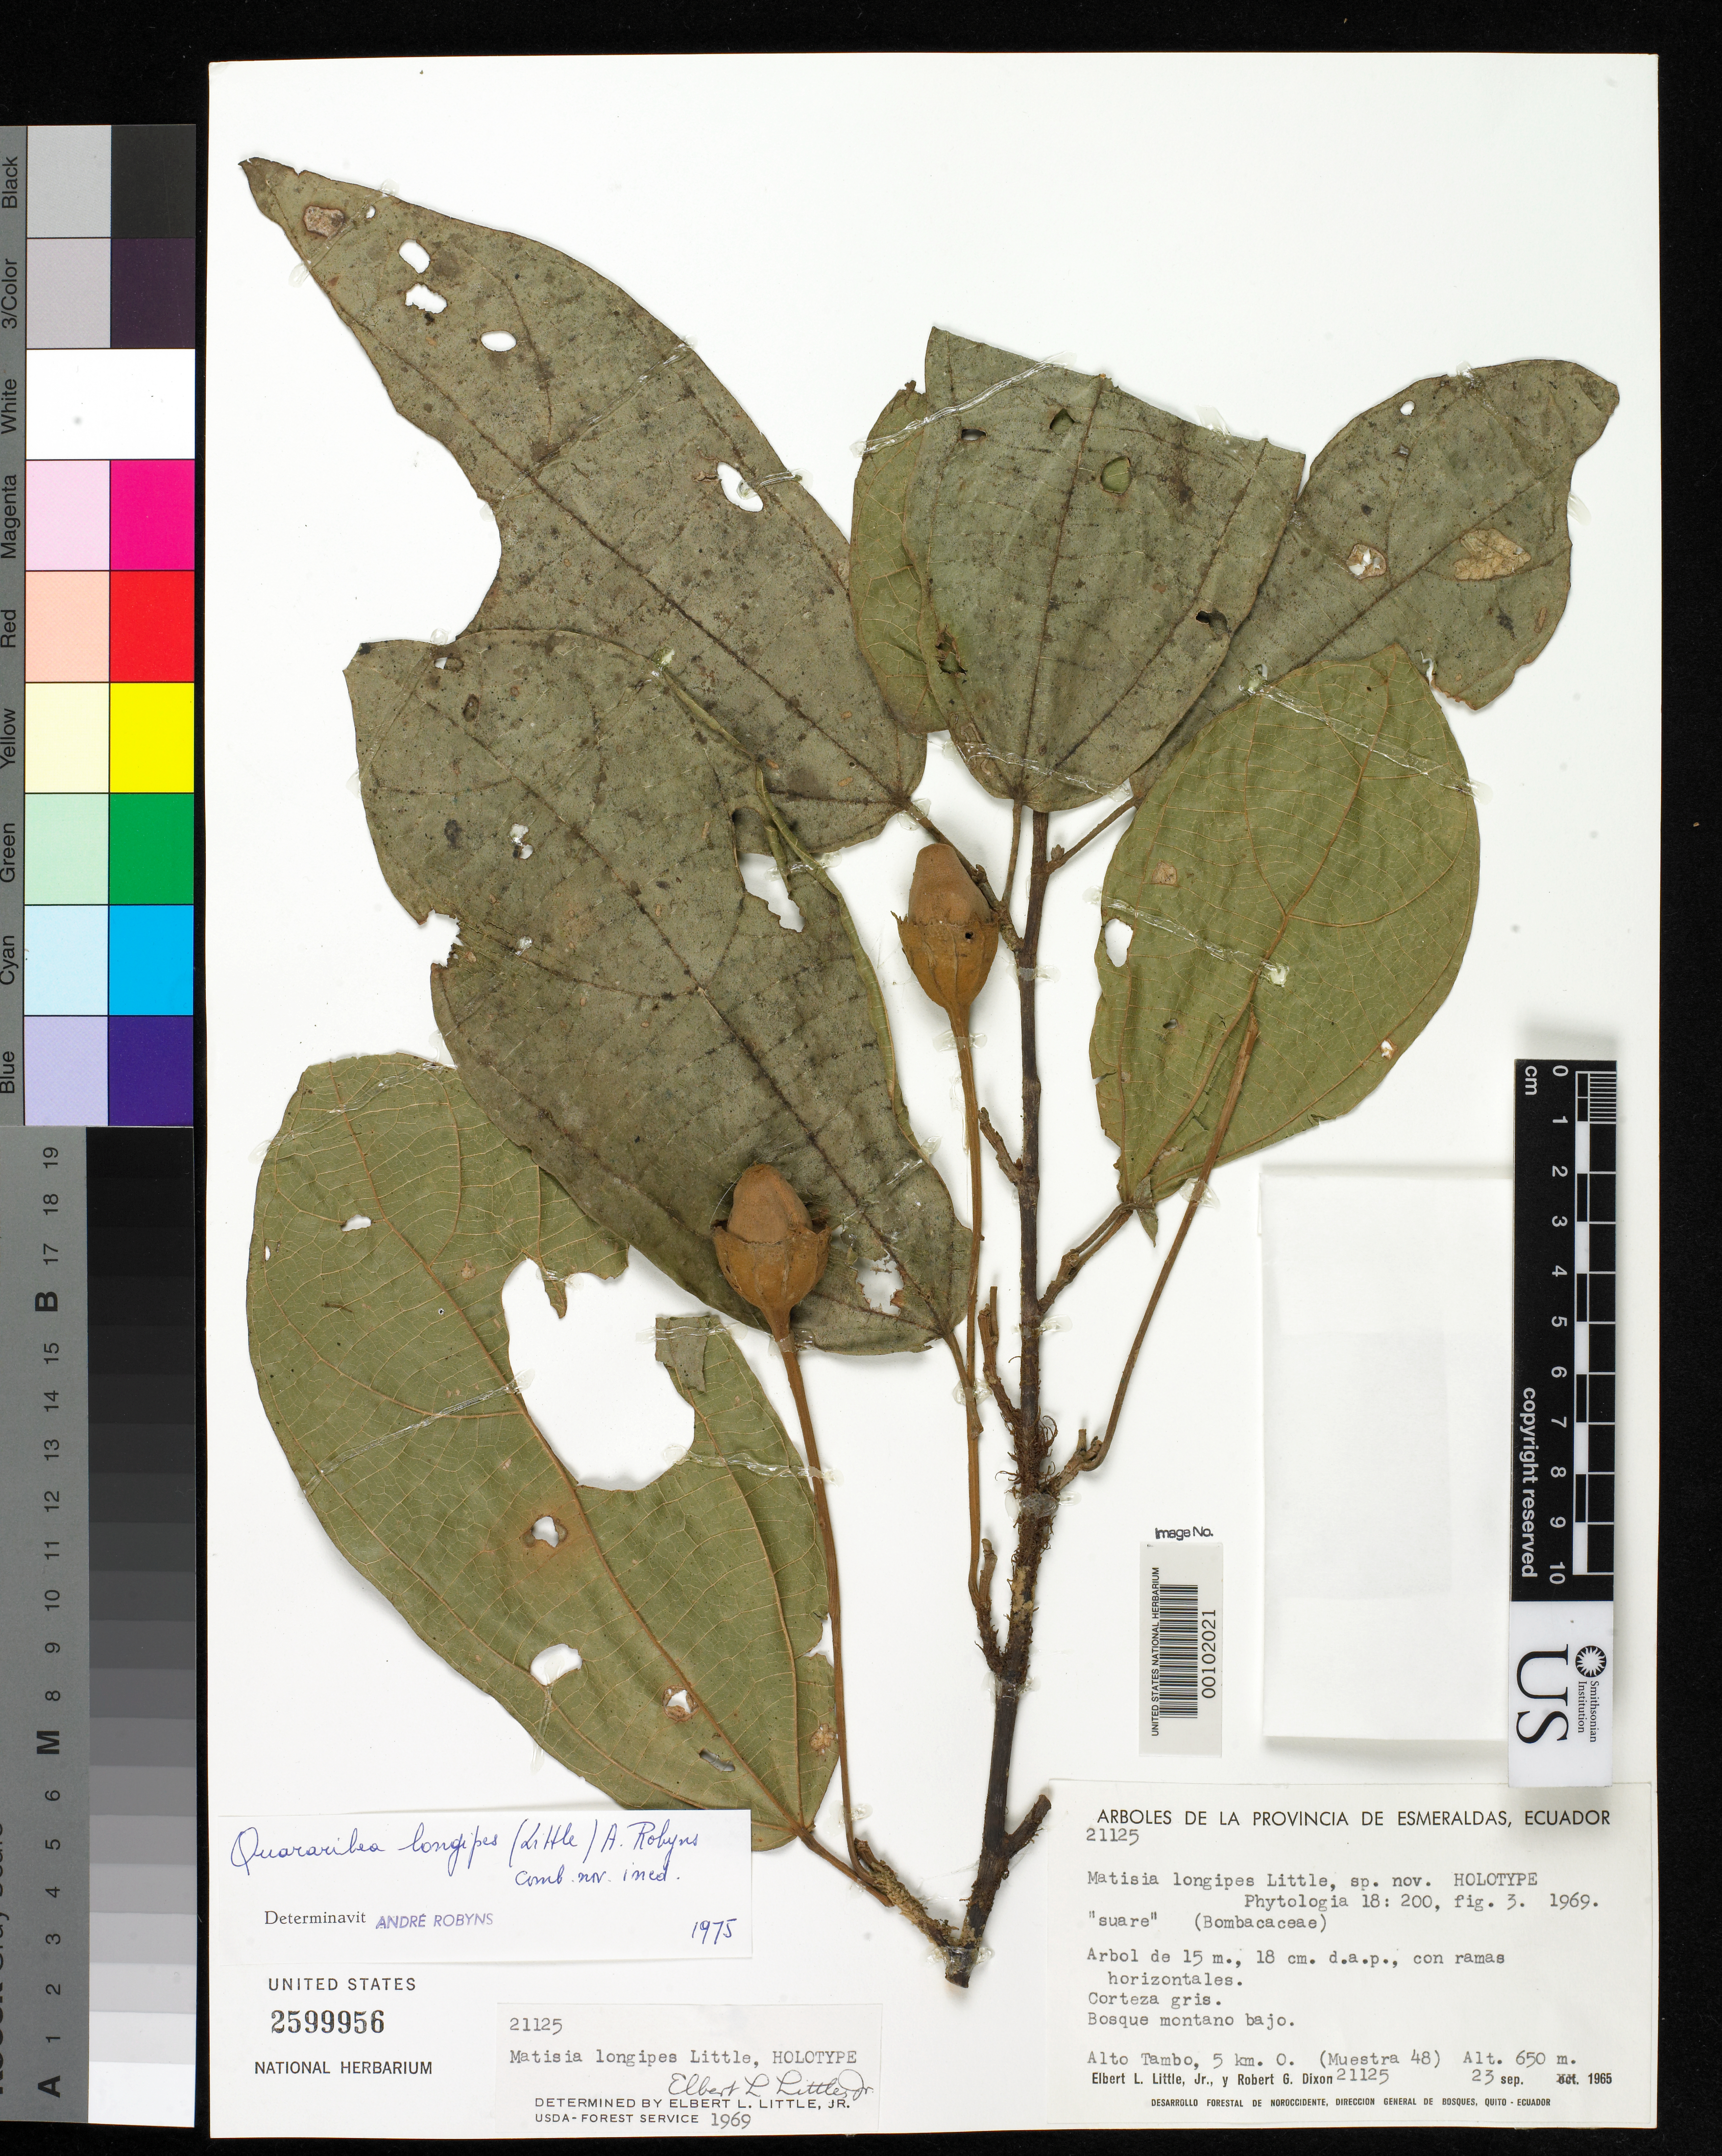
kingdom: Plantae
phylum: Tracheophyta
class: Magnoliopsida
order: Malvales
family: Malvaceae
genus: Matisia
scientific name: Matisia longipes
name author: Little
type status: Holotype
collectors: E. L. Little & R. G. Dixon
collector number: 21125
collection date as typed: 23 Sep 1965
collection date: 1965-09-23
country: Ecuador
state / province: Esmeraldas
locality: Alto Tambo.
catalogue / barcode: US 2599956